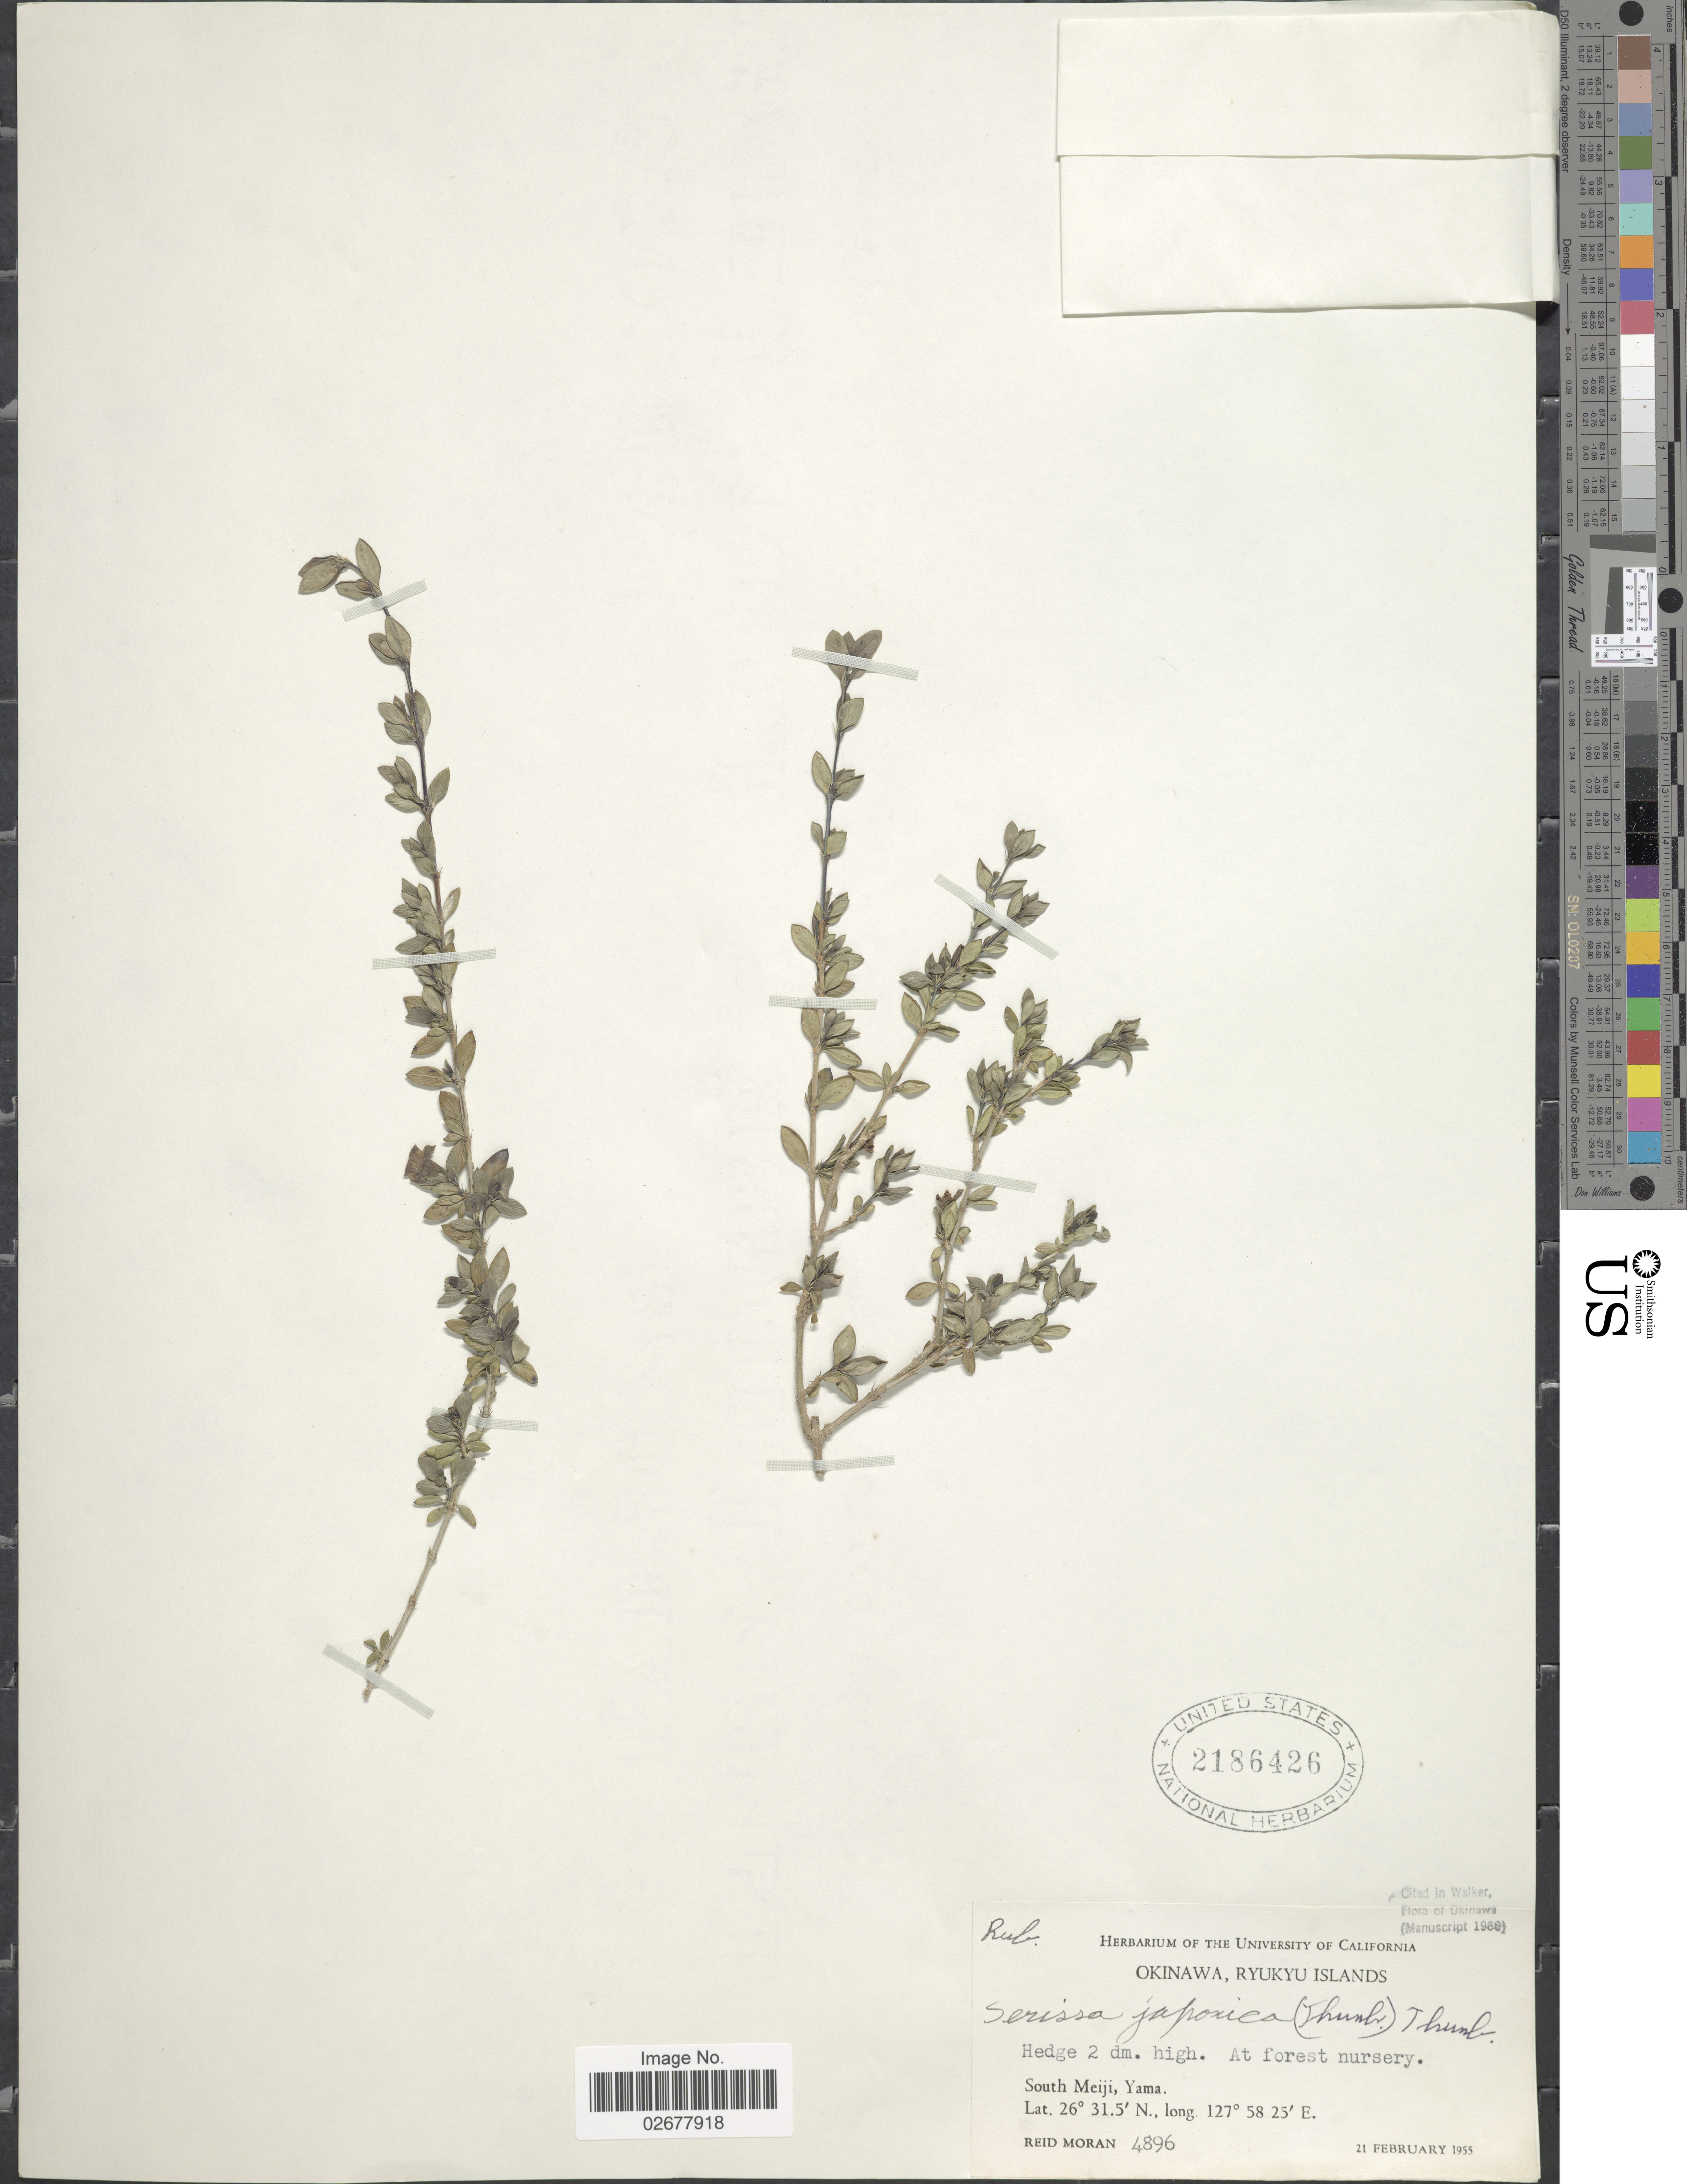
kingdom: Plantae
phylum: Tracheophyta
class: Magnoliopsida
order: Gentianales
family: Rubiaceae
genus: Serissa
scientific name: Serissa japonica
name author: (Thunb.) Thunb.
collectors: R. V. Moran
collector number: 4896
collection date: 1955-02-21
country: Japan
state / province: Okinawa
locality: Ryukyu Islands, at forest nursery, South Meji, Yama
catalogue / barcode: US 2186426